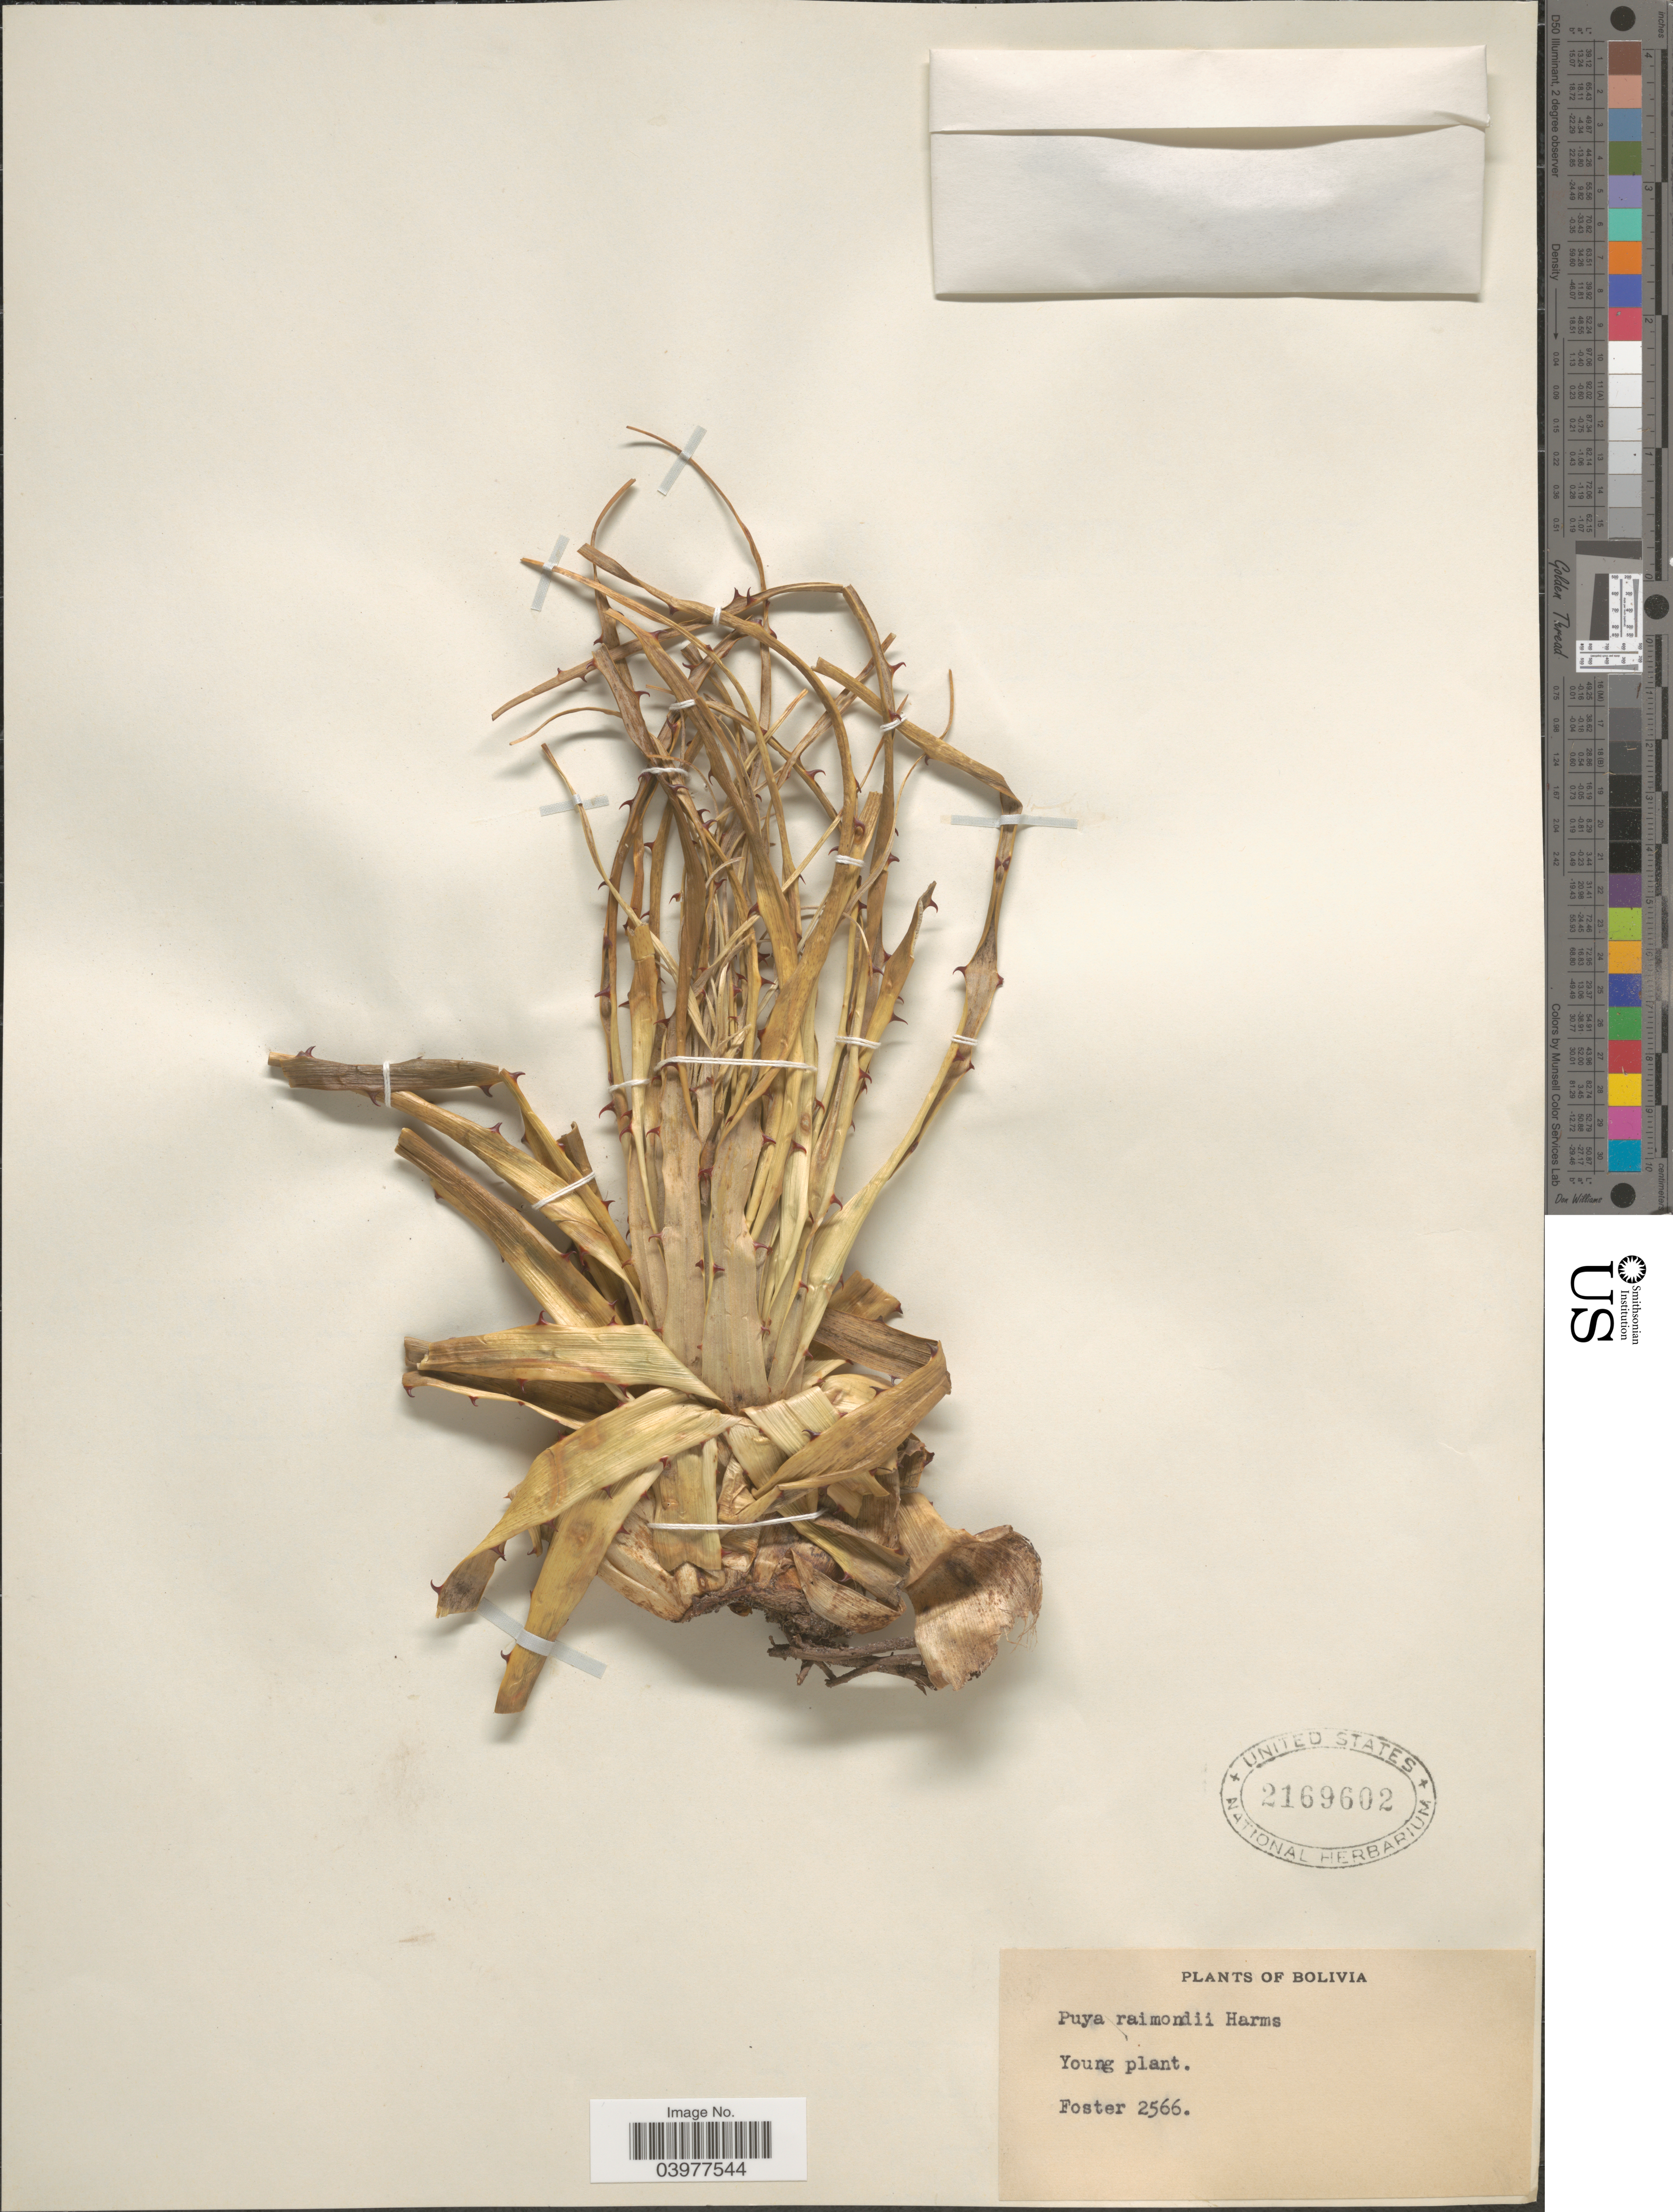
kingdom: Plantae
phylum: Tracheophyta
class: Liliopsida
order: Poales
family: Bromeliaceae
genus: Puya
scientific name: Puya raimondii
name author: Harms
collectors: -. Foster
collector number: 2566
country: Bolivia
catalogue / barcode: US 2169602